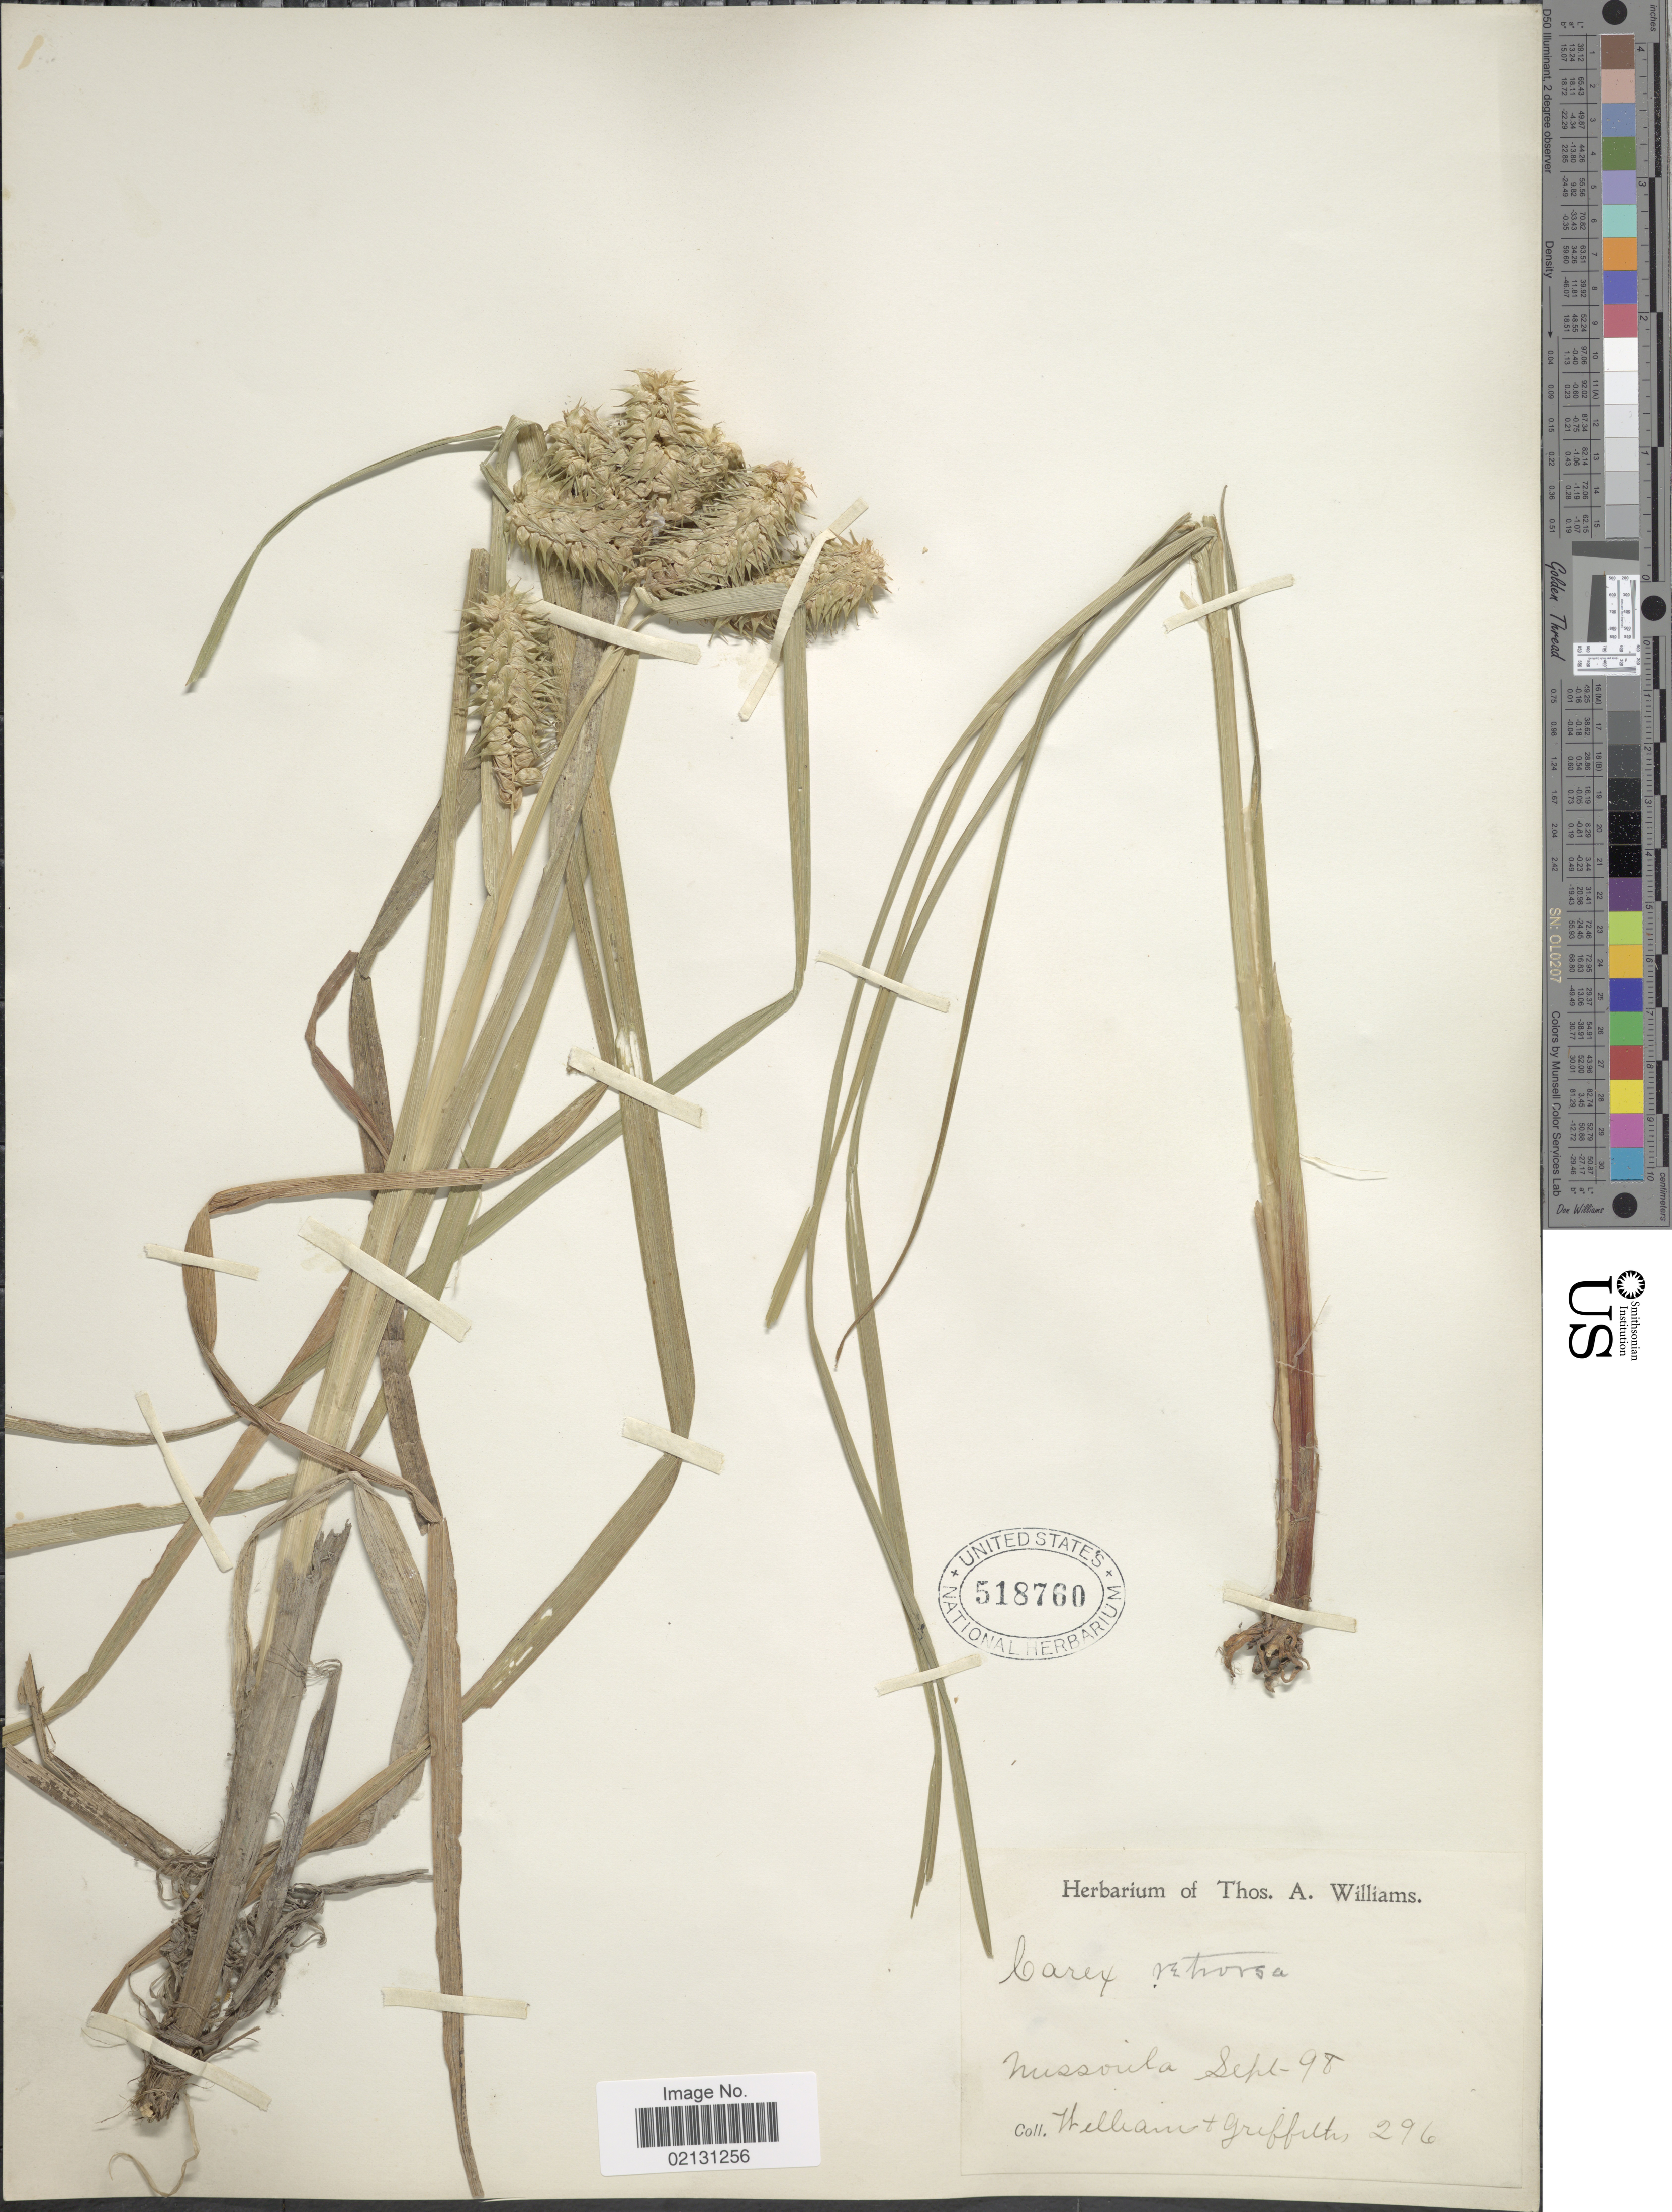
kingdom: Plantae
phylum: Tracheophyta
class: Liliopsida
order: Poales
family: Cyperaceae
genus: Carex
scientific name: Carex retrorsa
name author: Schwein.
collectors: -- Williams & -- Griffiths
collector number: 296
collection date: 1898-09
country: United States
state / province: Montana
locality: Missoula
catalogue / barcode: US 518760